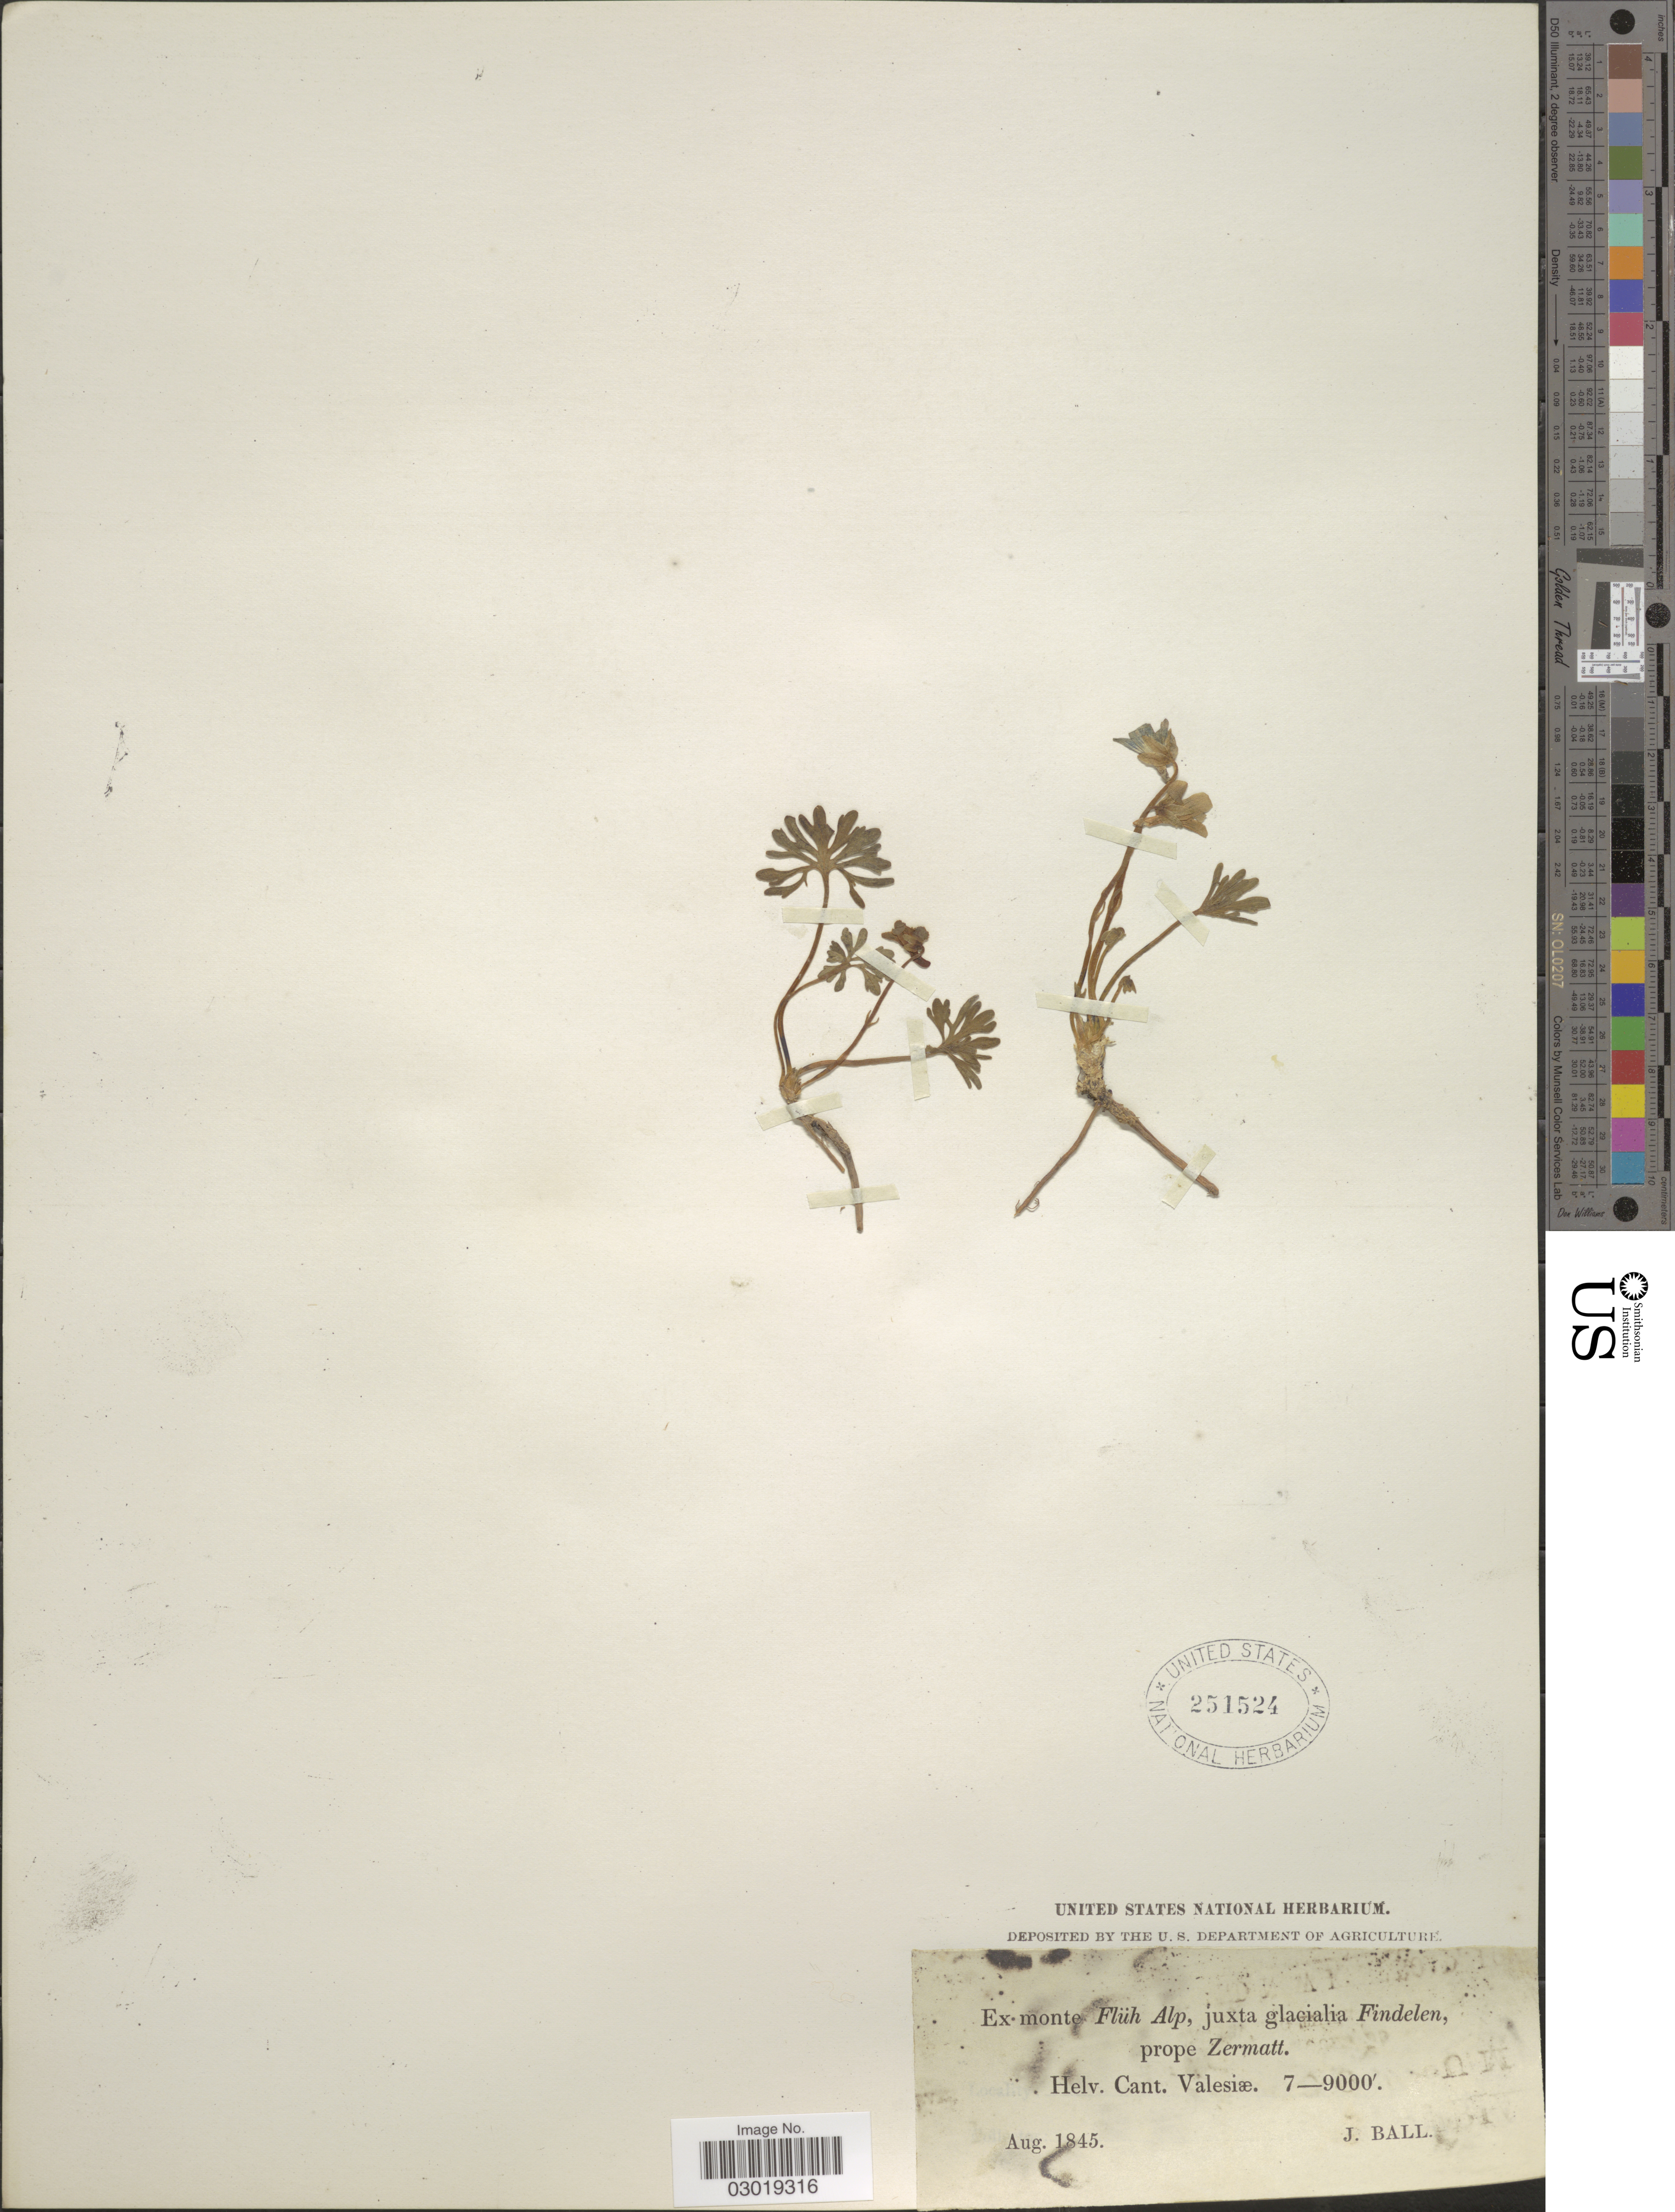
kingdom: Plantae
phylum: Tracheophyta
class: Magnoliopsida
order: Malpighiales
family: Violaceae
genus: Viola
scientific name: Viola sp.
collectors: J. Ball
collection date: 1845-08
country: Switzerland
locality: Flüh Alp, juxta glacialia Findelen, prope Zermatt. Helv. Cant. Valesiæ.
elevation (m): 2134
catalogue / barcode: US 251524